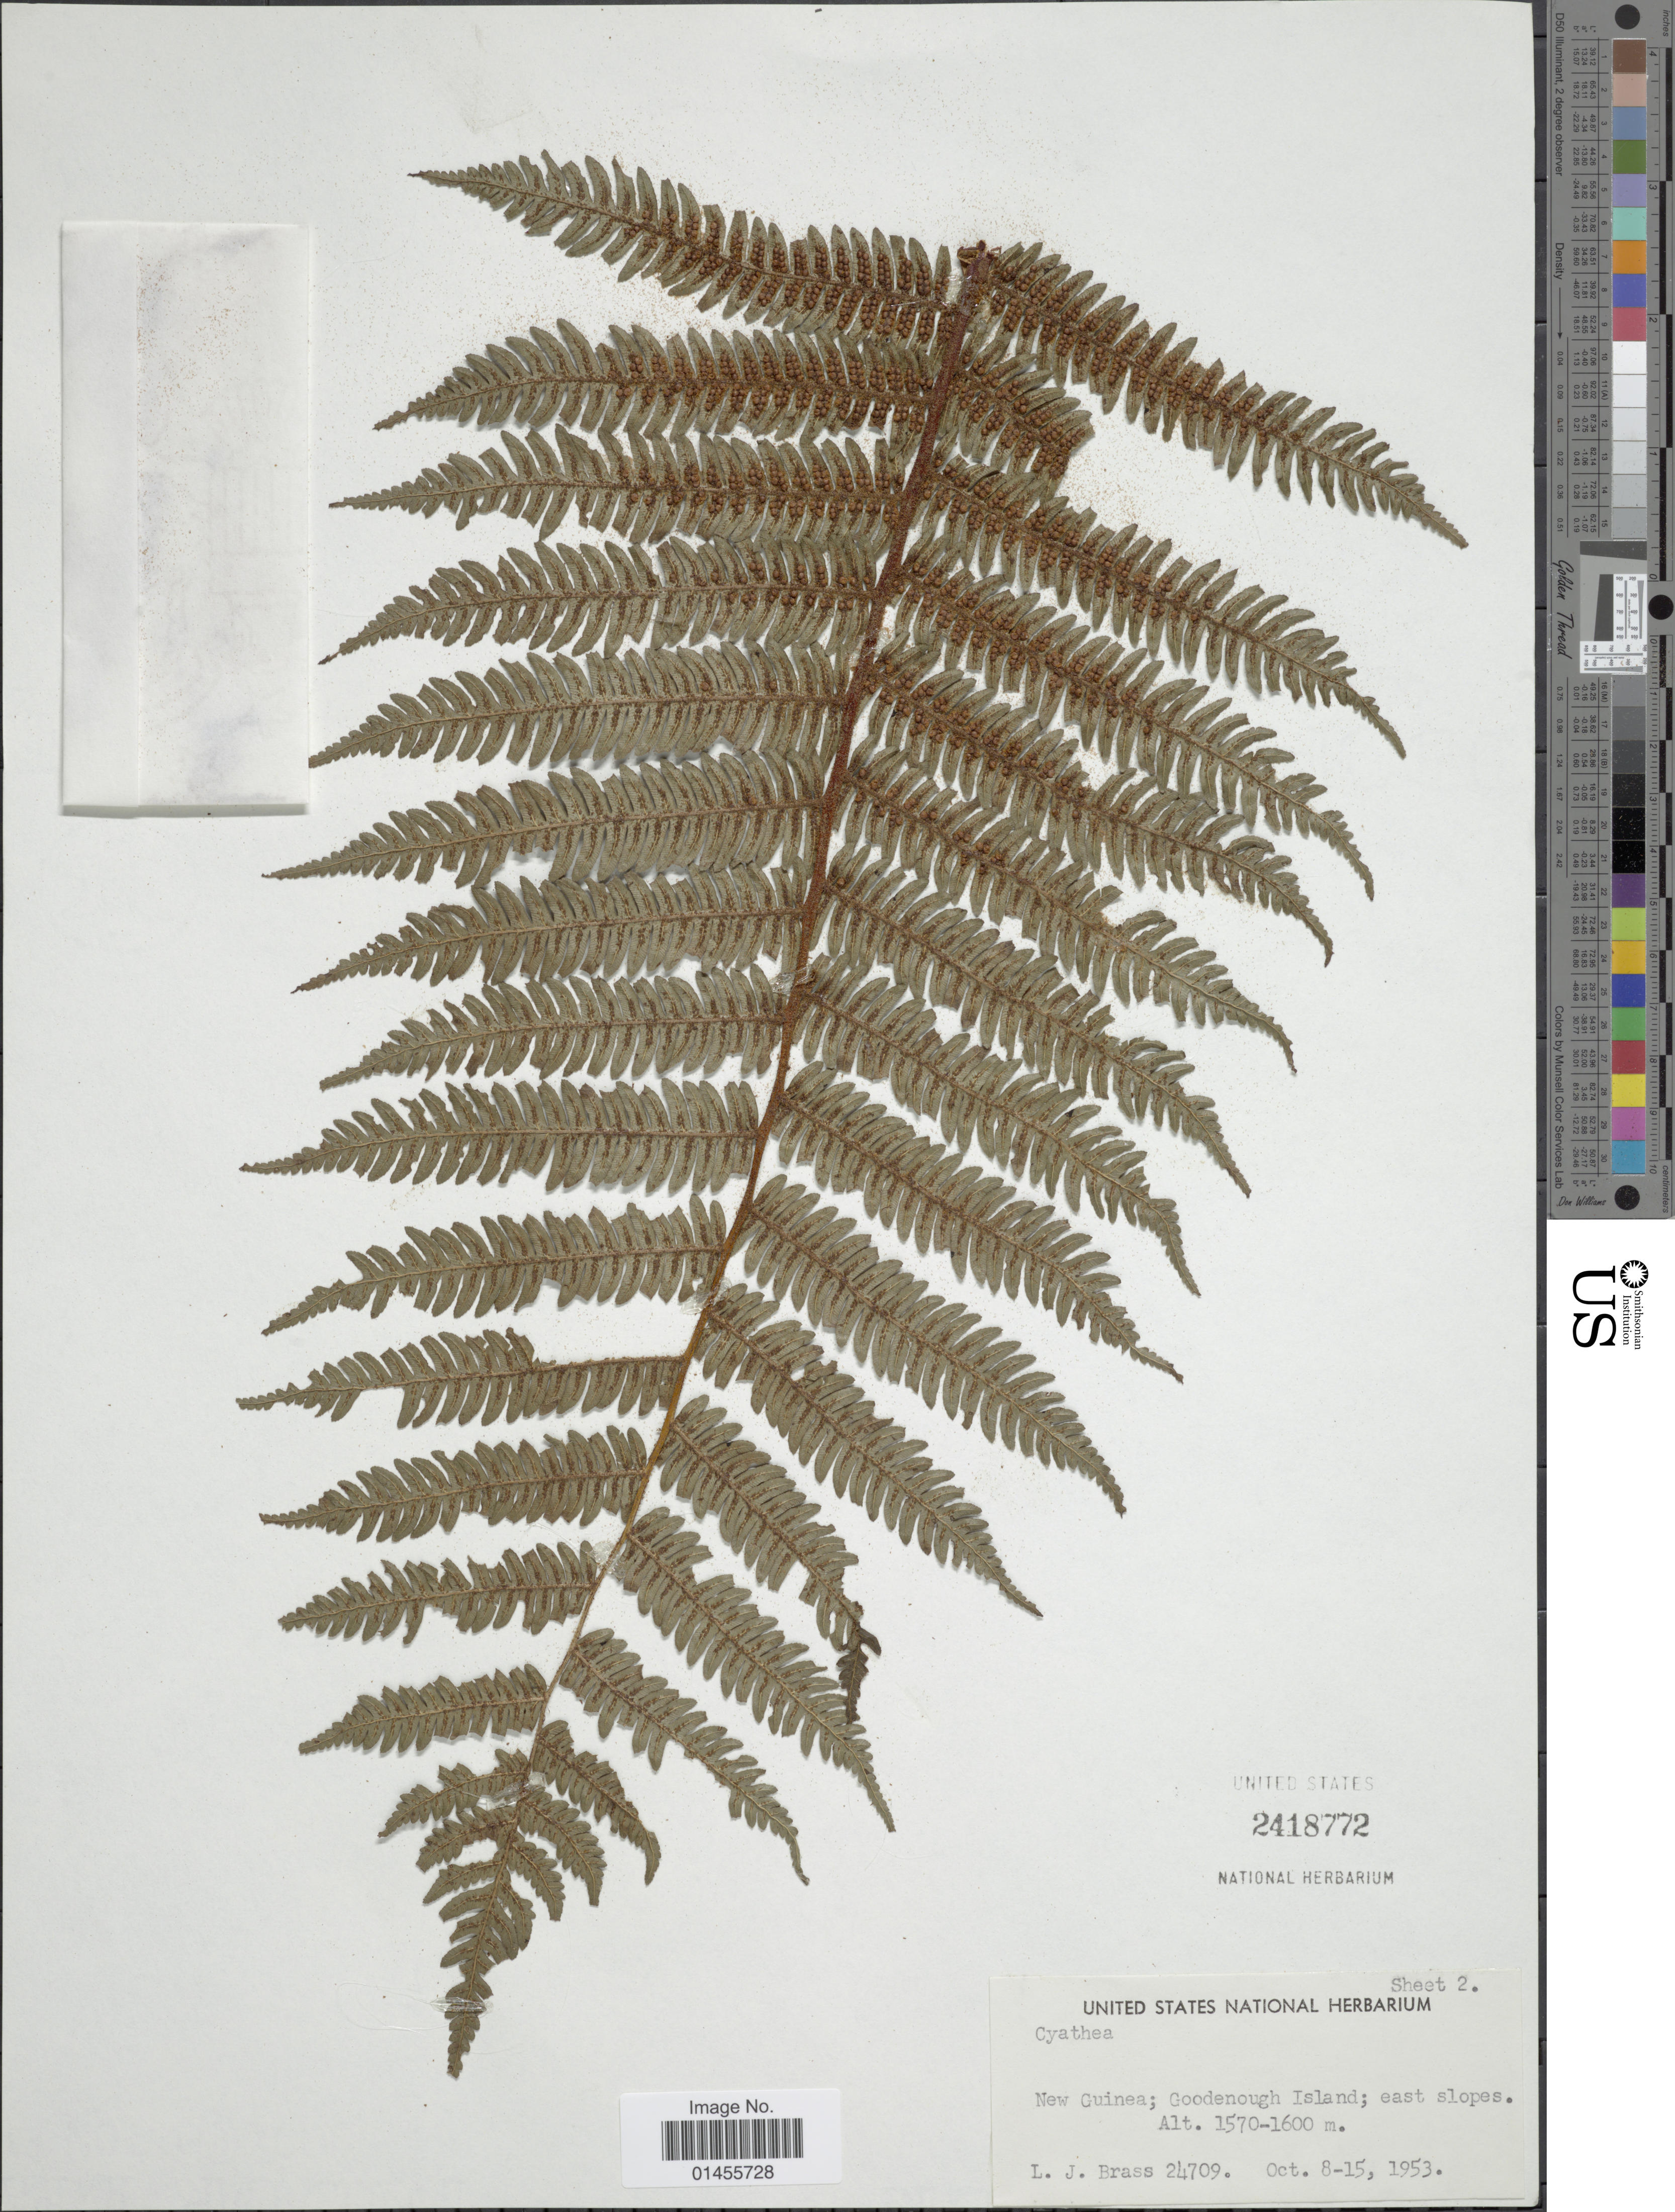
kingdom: Plantae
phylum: Tracheophyta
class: Polypodiopsida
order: Cyatheales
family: Cyatheaceae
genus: Alsophila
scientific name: Alsophila sp.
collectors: L. J. Brass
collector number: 24709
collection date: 1953-10-08/1953-10-15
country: Papua New Guinea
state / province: Milne Bay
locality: New Guinea; Goodenough Island; east slope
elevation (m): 1570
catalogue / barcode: US 2418772